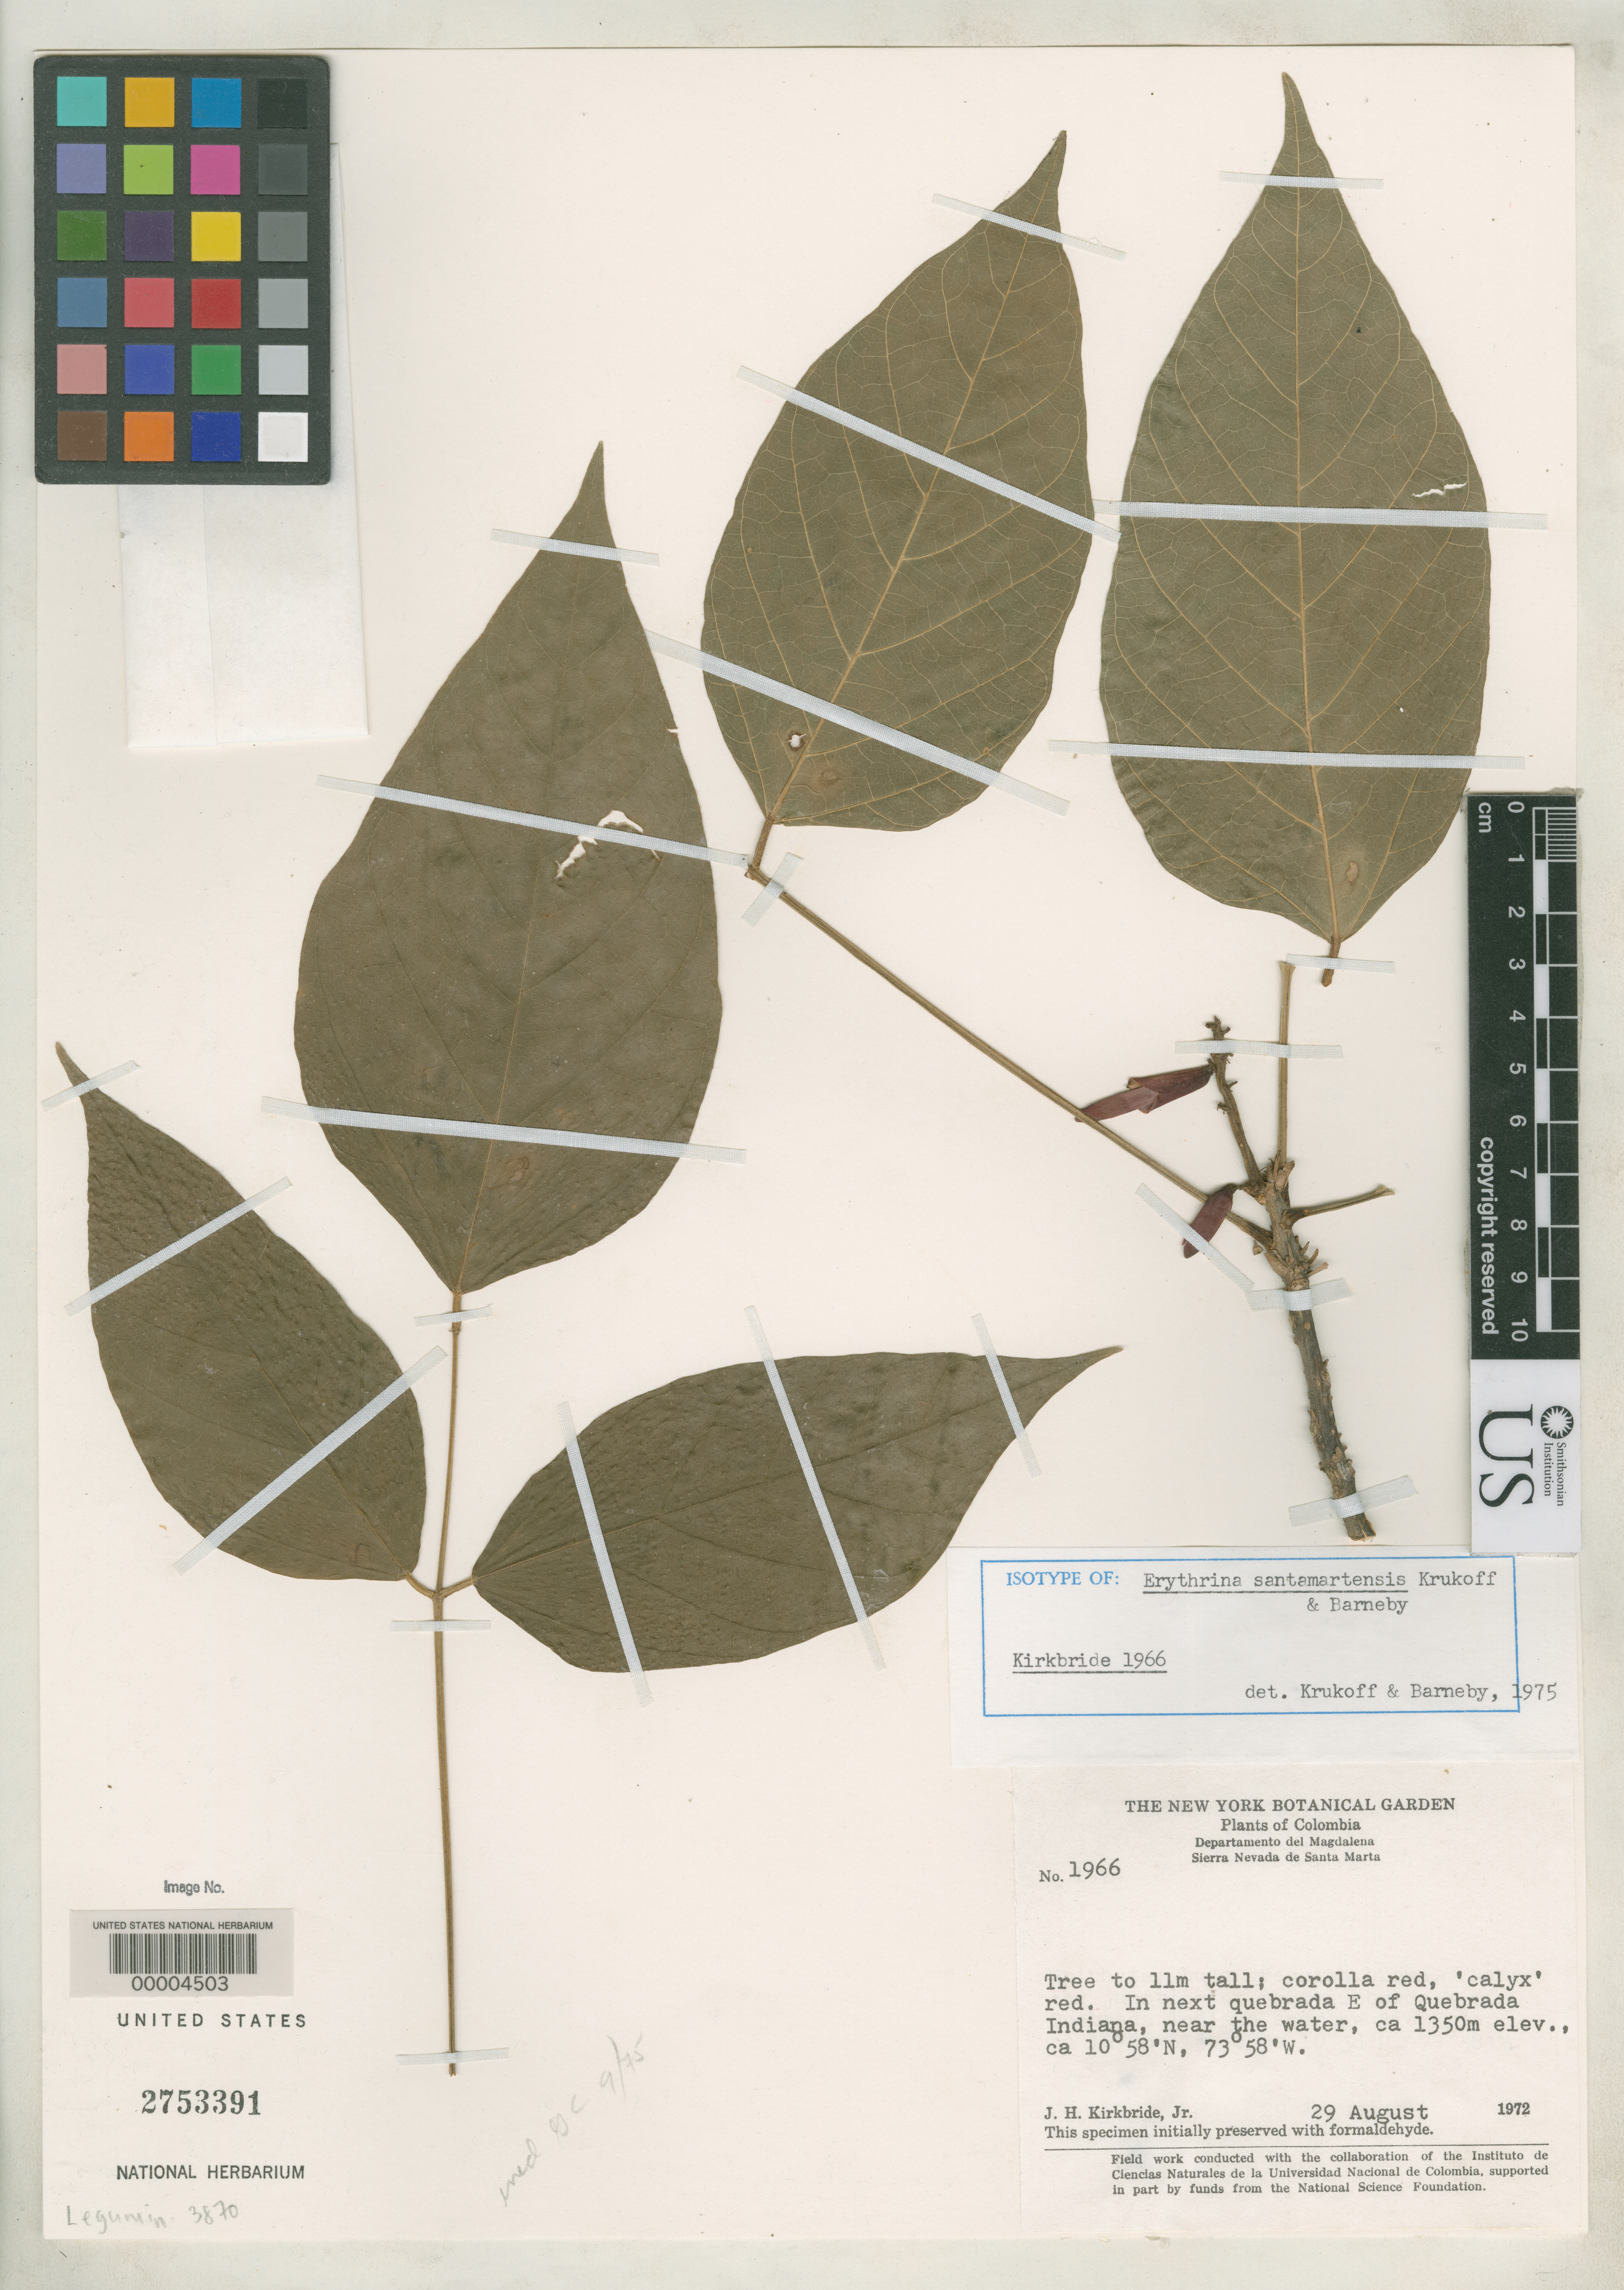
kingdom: Plantae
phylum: Tracheophyta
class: Magnoliopsida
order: Fabales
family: Fabaceae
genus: Erythrina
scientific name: Erythrina santamartensis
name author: Krukoff & Barneby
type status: Isotype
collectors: J. H. Kirkbride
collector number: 1966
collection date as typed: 29 Aug 1972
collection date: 1972-08-29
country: Colombia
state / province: Magdalena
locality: Sierra Nevada de Santa Marta.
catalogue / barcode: US 2753391